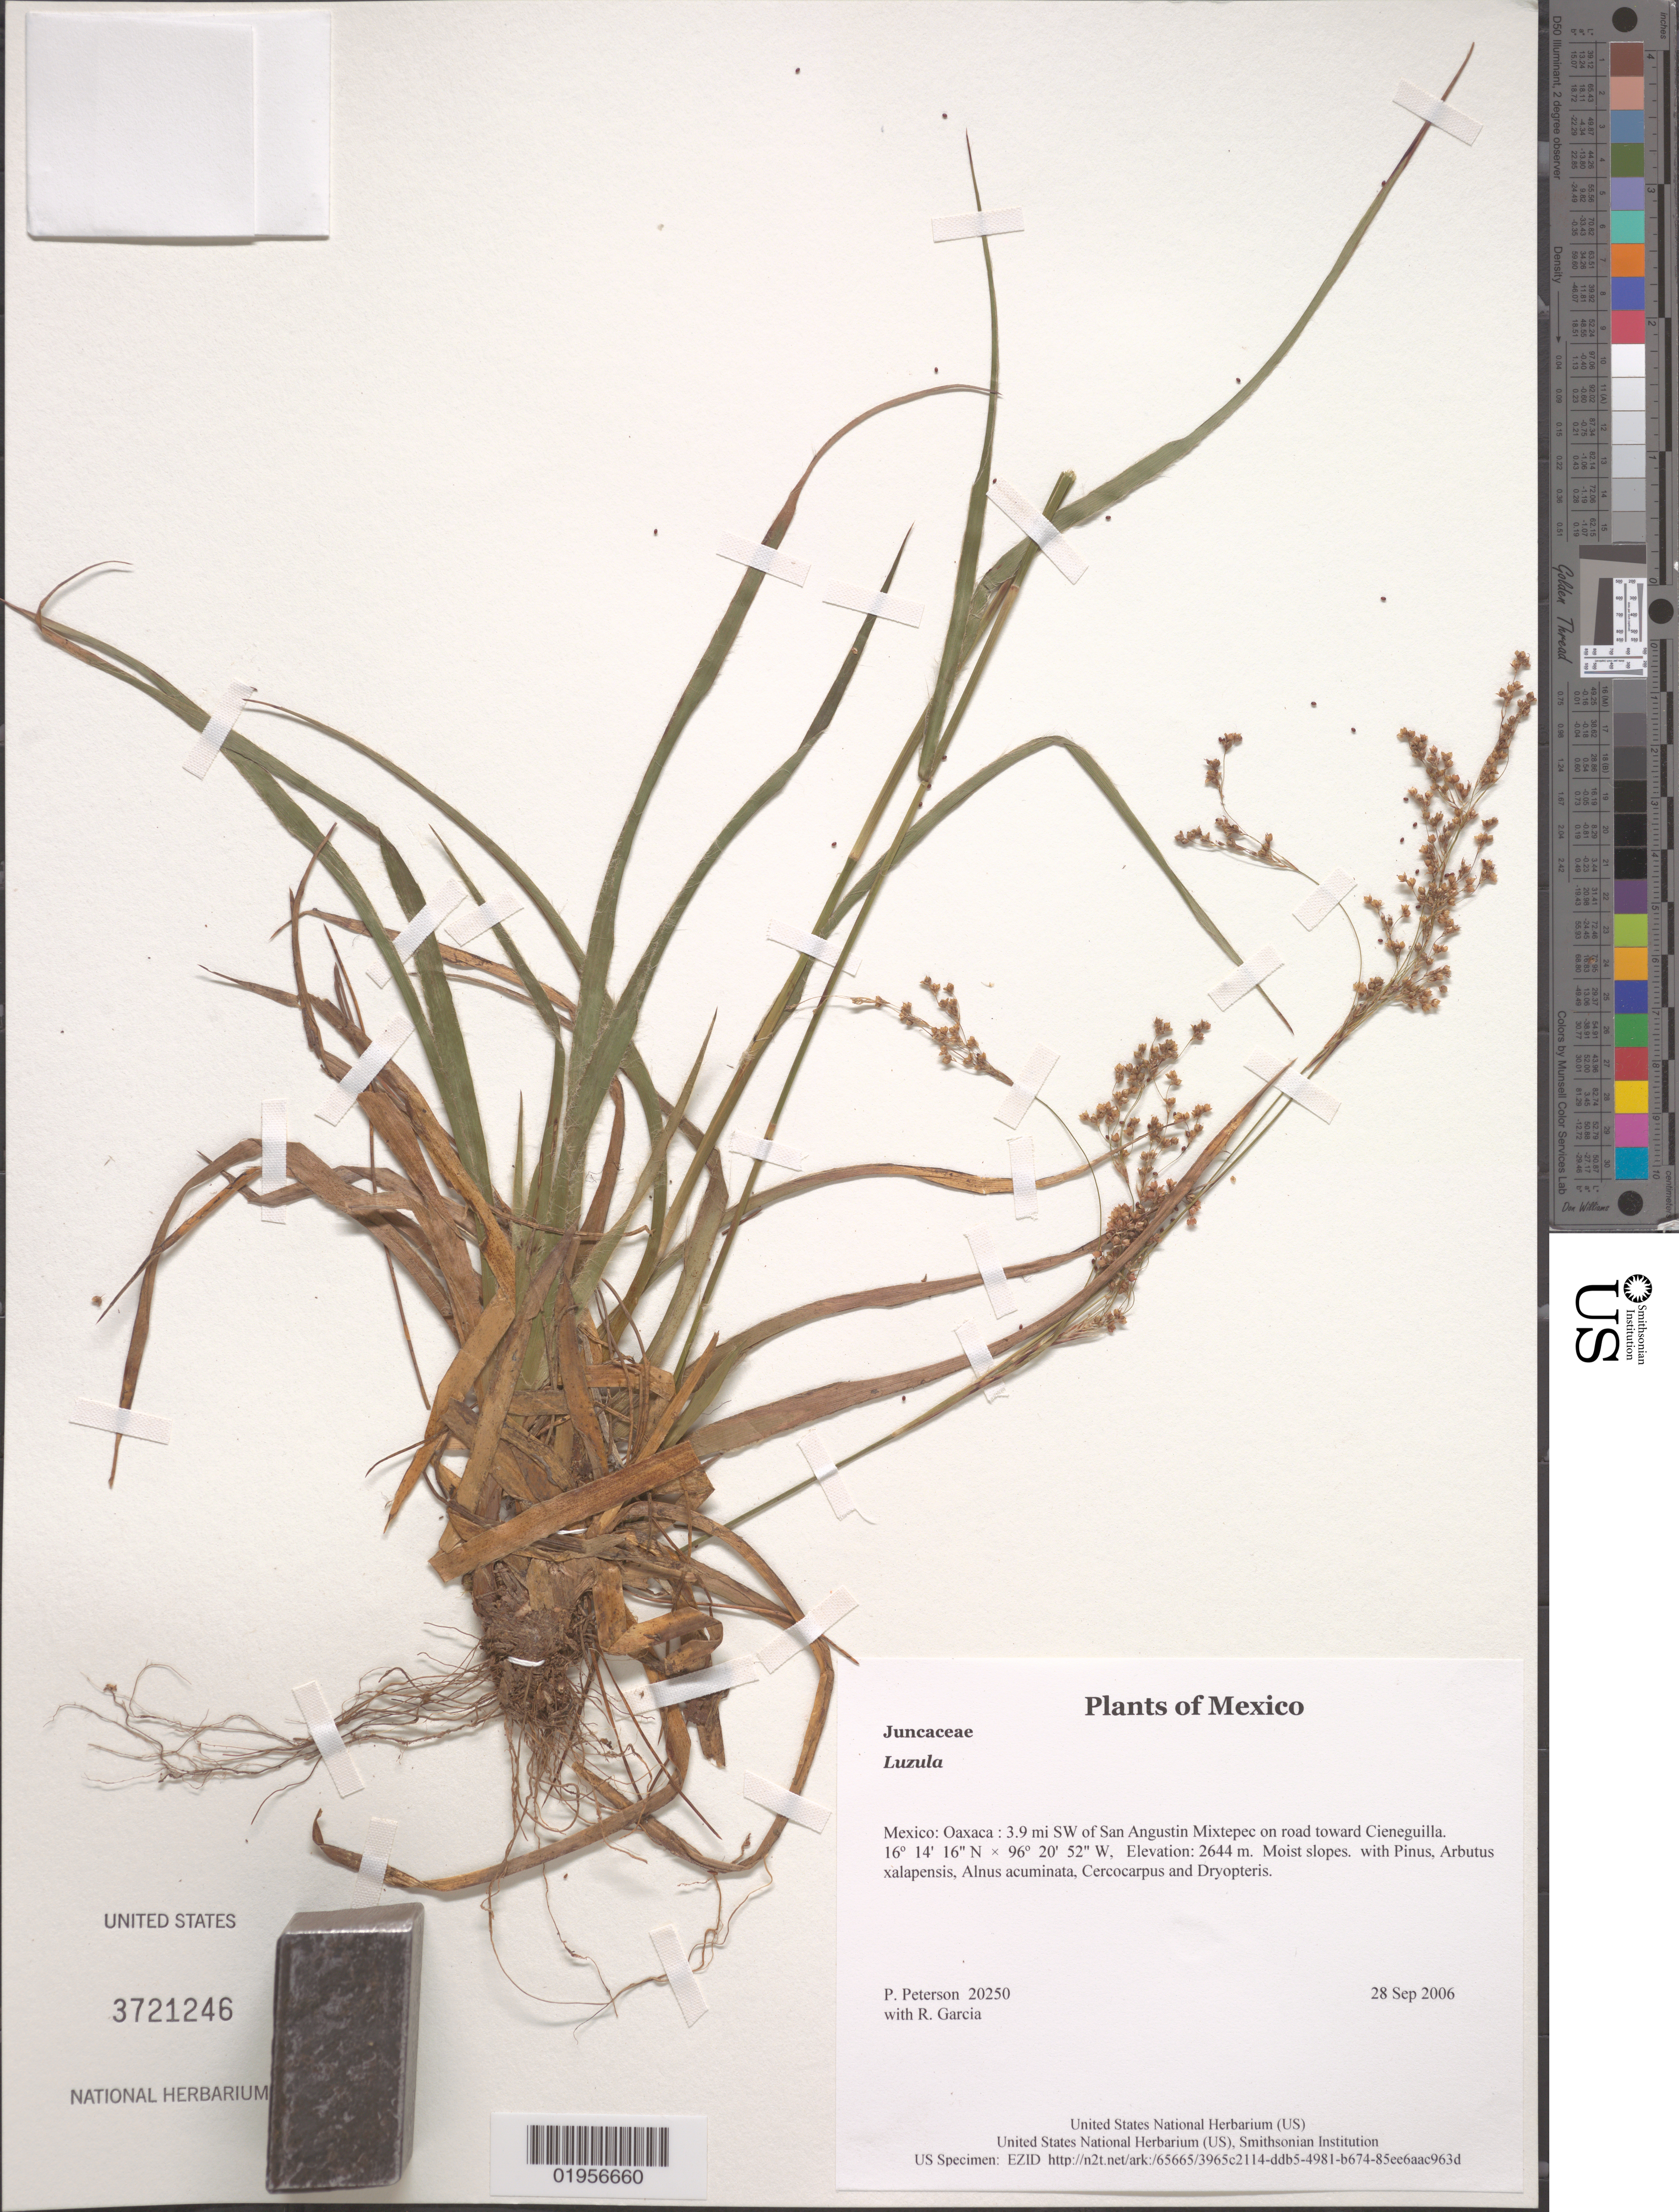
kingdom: Plantae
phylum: Tracheophyta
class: Liliopsida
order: Poales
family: Juncaceae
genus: Luzula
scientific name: Luzula sp.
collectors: P. M. Peterson & R. Garcia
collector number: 20250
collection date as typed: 28 Sep 2006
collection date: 2006-09-28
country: Mexico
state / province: Oaxaca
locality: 3.9 mi SW of San Angustin Mixtepec on road toward Cieneguilla.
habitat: Moist slopes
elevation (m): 2644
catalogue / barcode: US 3721246